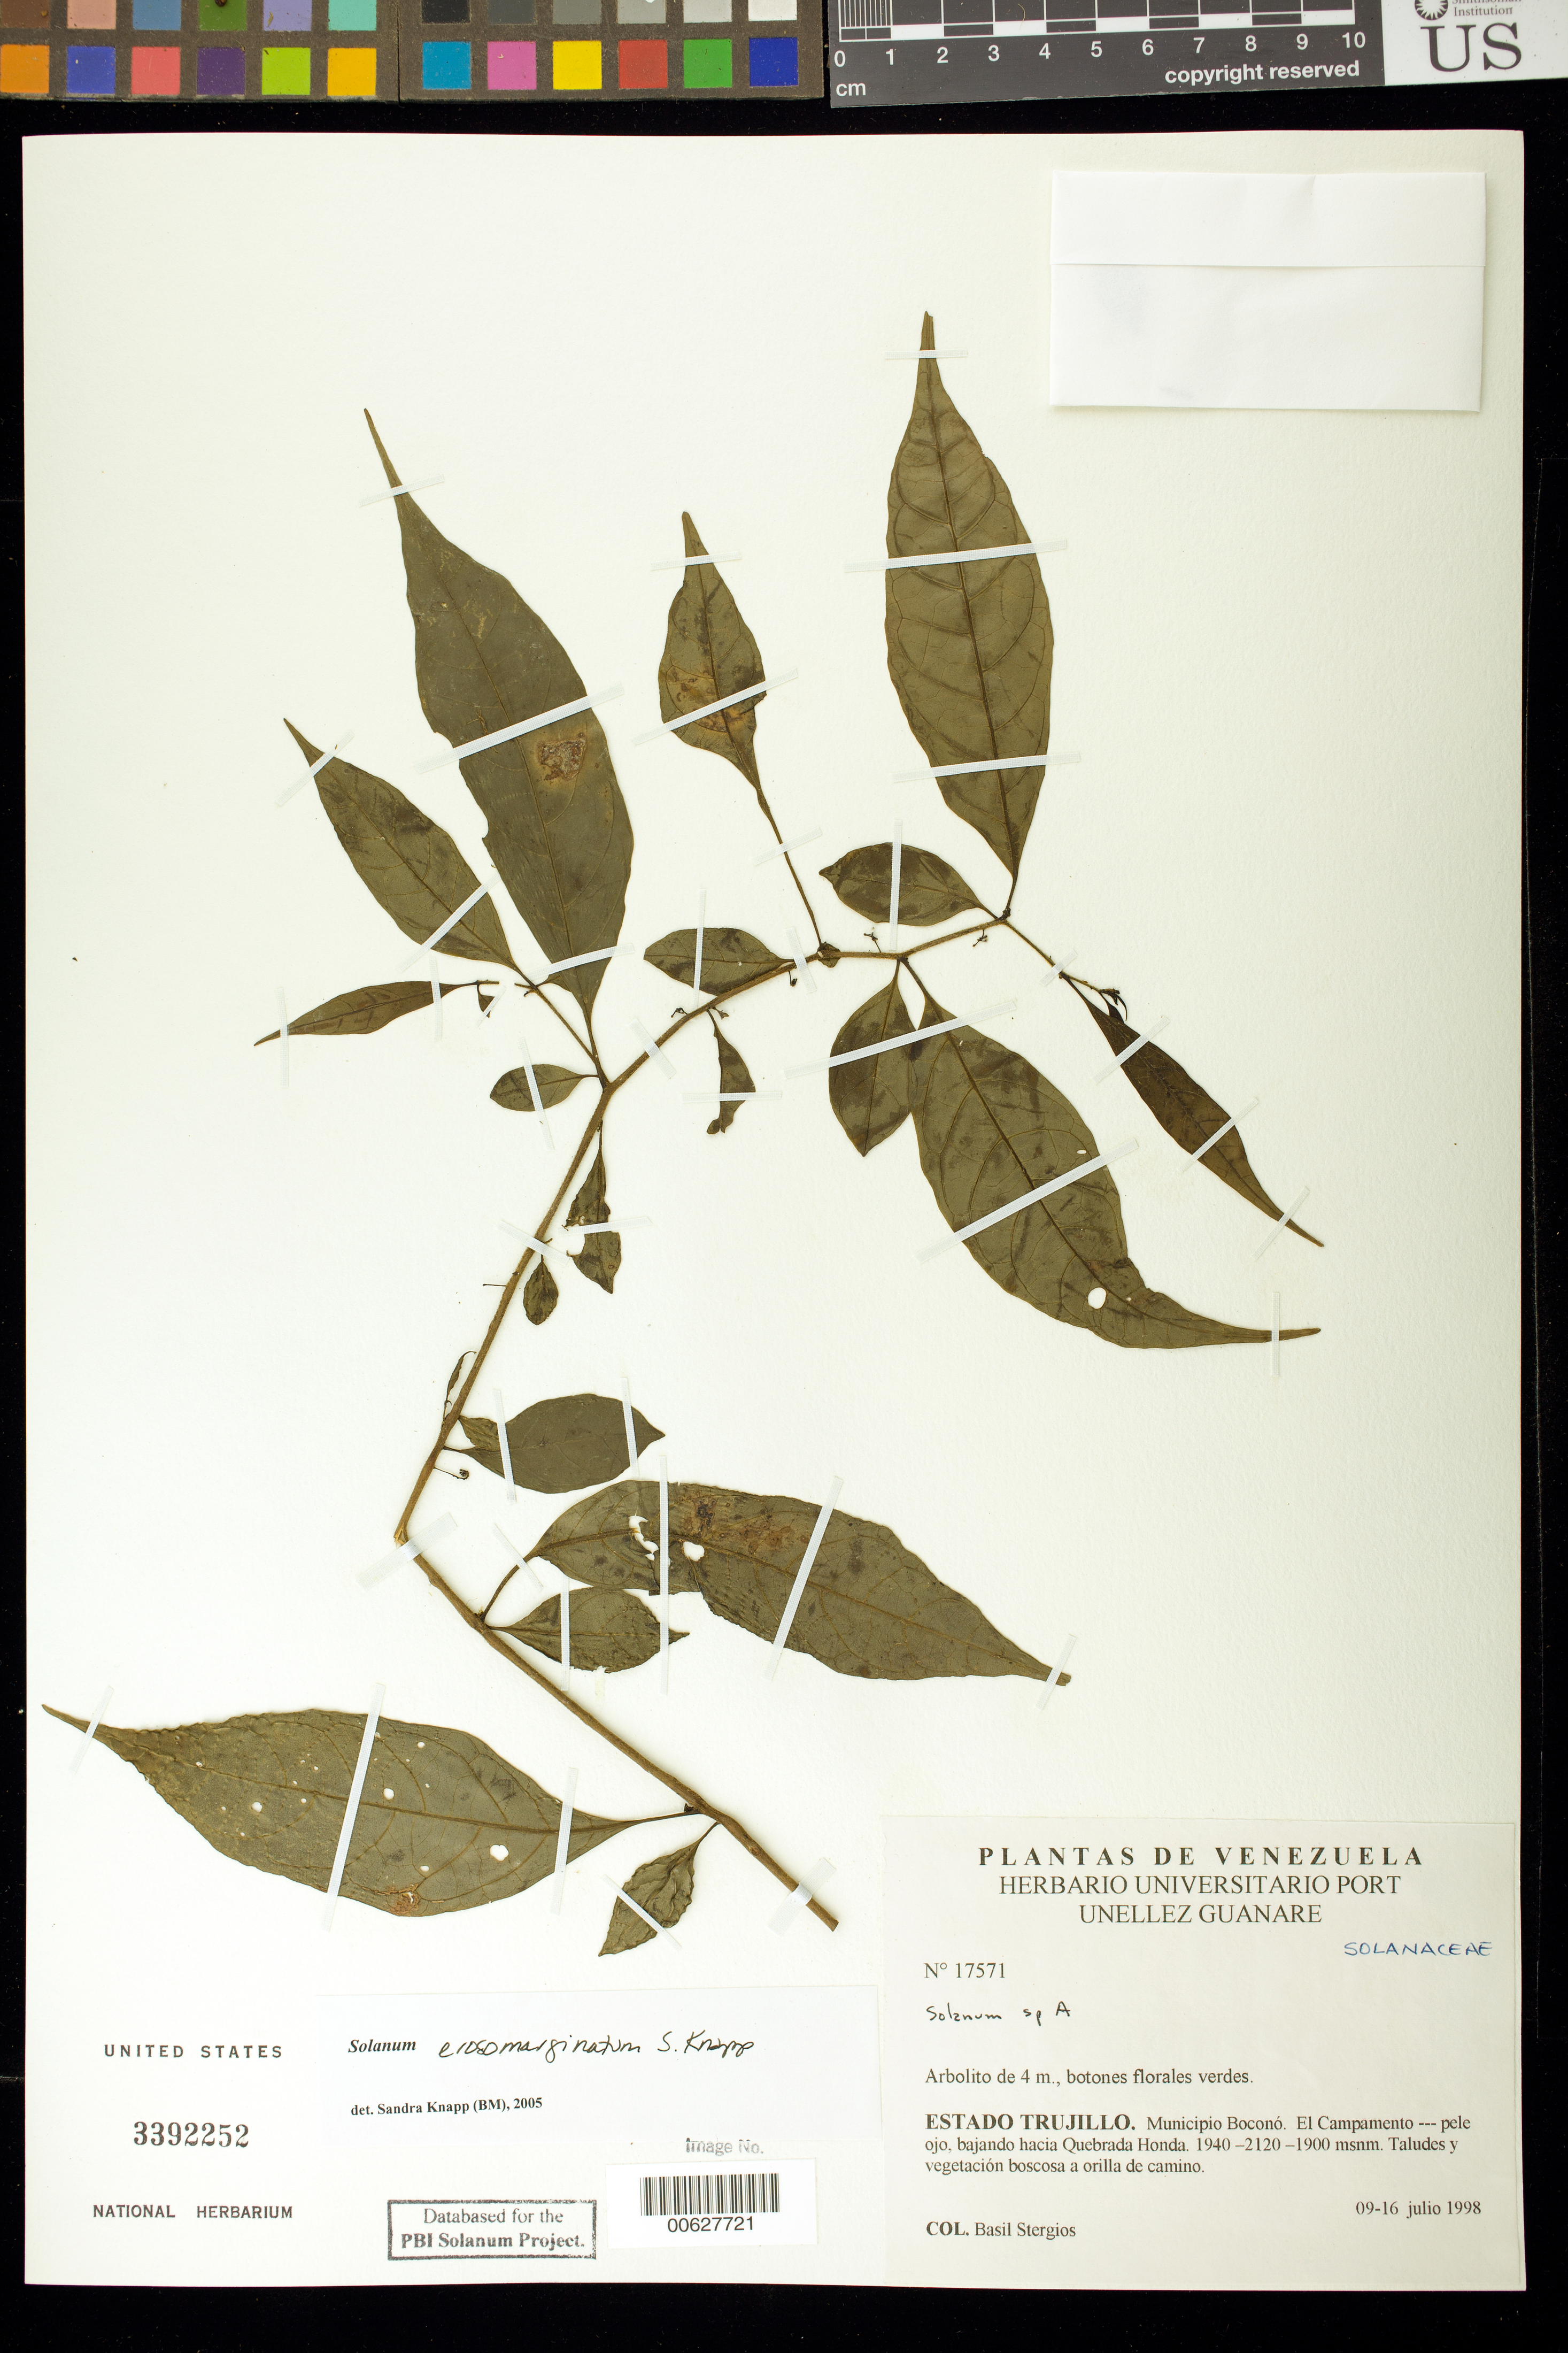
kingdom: Plantae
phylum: Tracheophyta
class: Magnoliopsida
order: Solanales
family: Solanaceae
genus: Solanum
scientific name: Solanum viarum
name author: Dunal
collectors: B. G. Stergios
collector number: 17571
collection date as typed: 09 Jul 1998 to 16 Jul 1998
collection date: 1998-07-09/1998-07-16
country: Venezuela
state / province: Trujillo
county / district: Boconó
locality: Parque Nacional Guaramacal, El campamento-pele ojo, bajando hacia Quebrada Honda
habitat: Taludes y vegetación boscosa a orilla de camino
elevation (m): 1900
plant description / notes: NY, PORT, US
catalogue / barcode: US 3392252